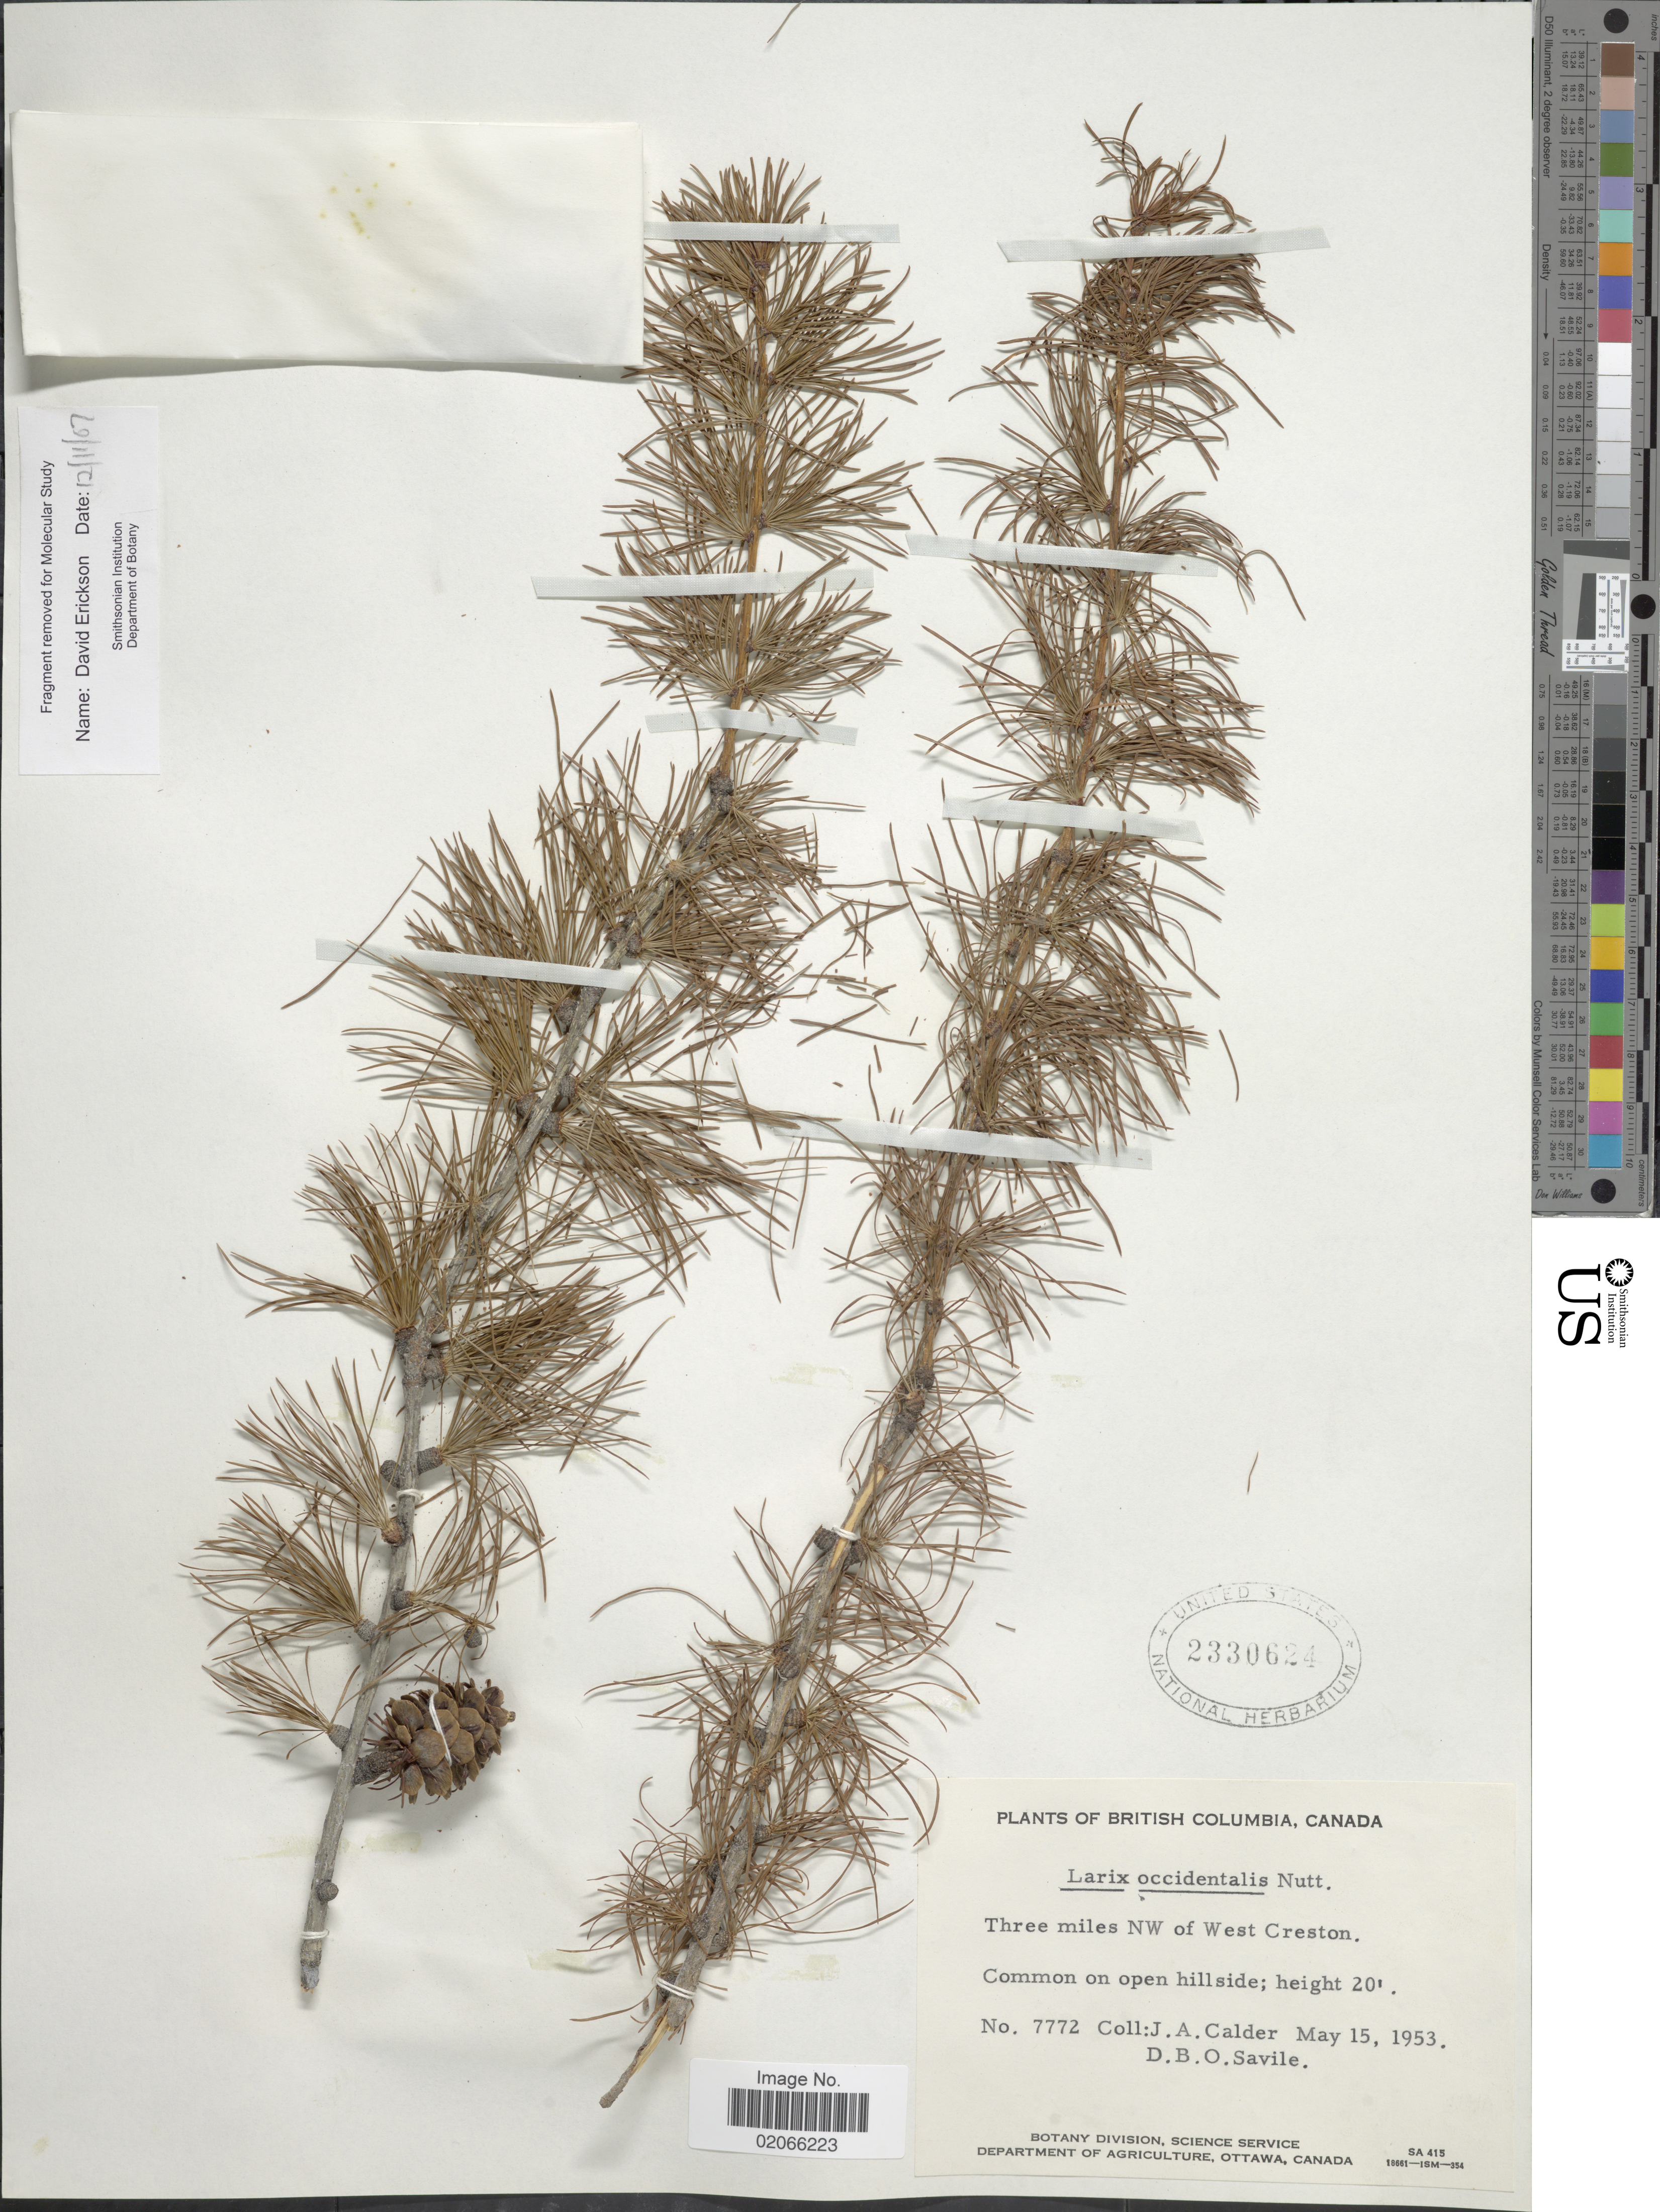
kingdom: Plantae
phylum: Tracheophyta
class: Pinopsida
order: Pinales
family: Pinaceae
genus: Larix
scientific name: Larix occidentalis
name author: Nutt.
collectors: J. A. Calder & D. Savile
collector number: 7772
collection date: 1953-05-15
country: Canada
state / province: British Columbia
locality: British columbia, Canada. Three miles NW of West Creston,.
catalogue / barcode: US 2330624